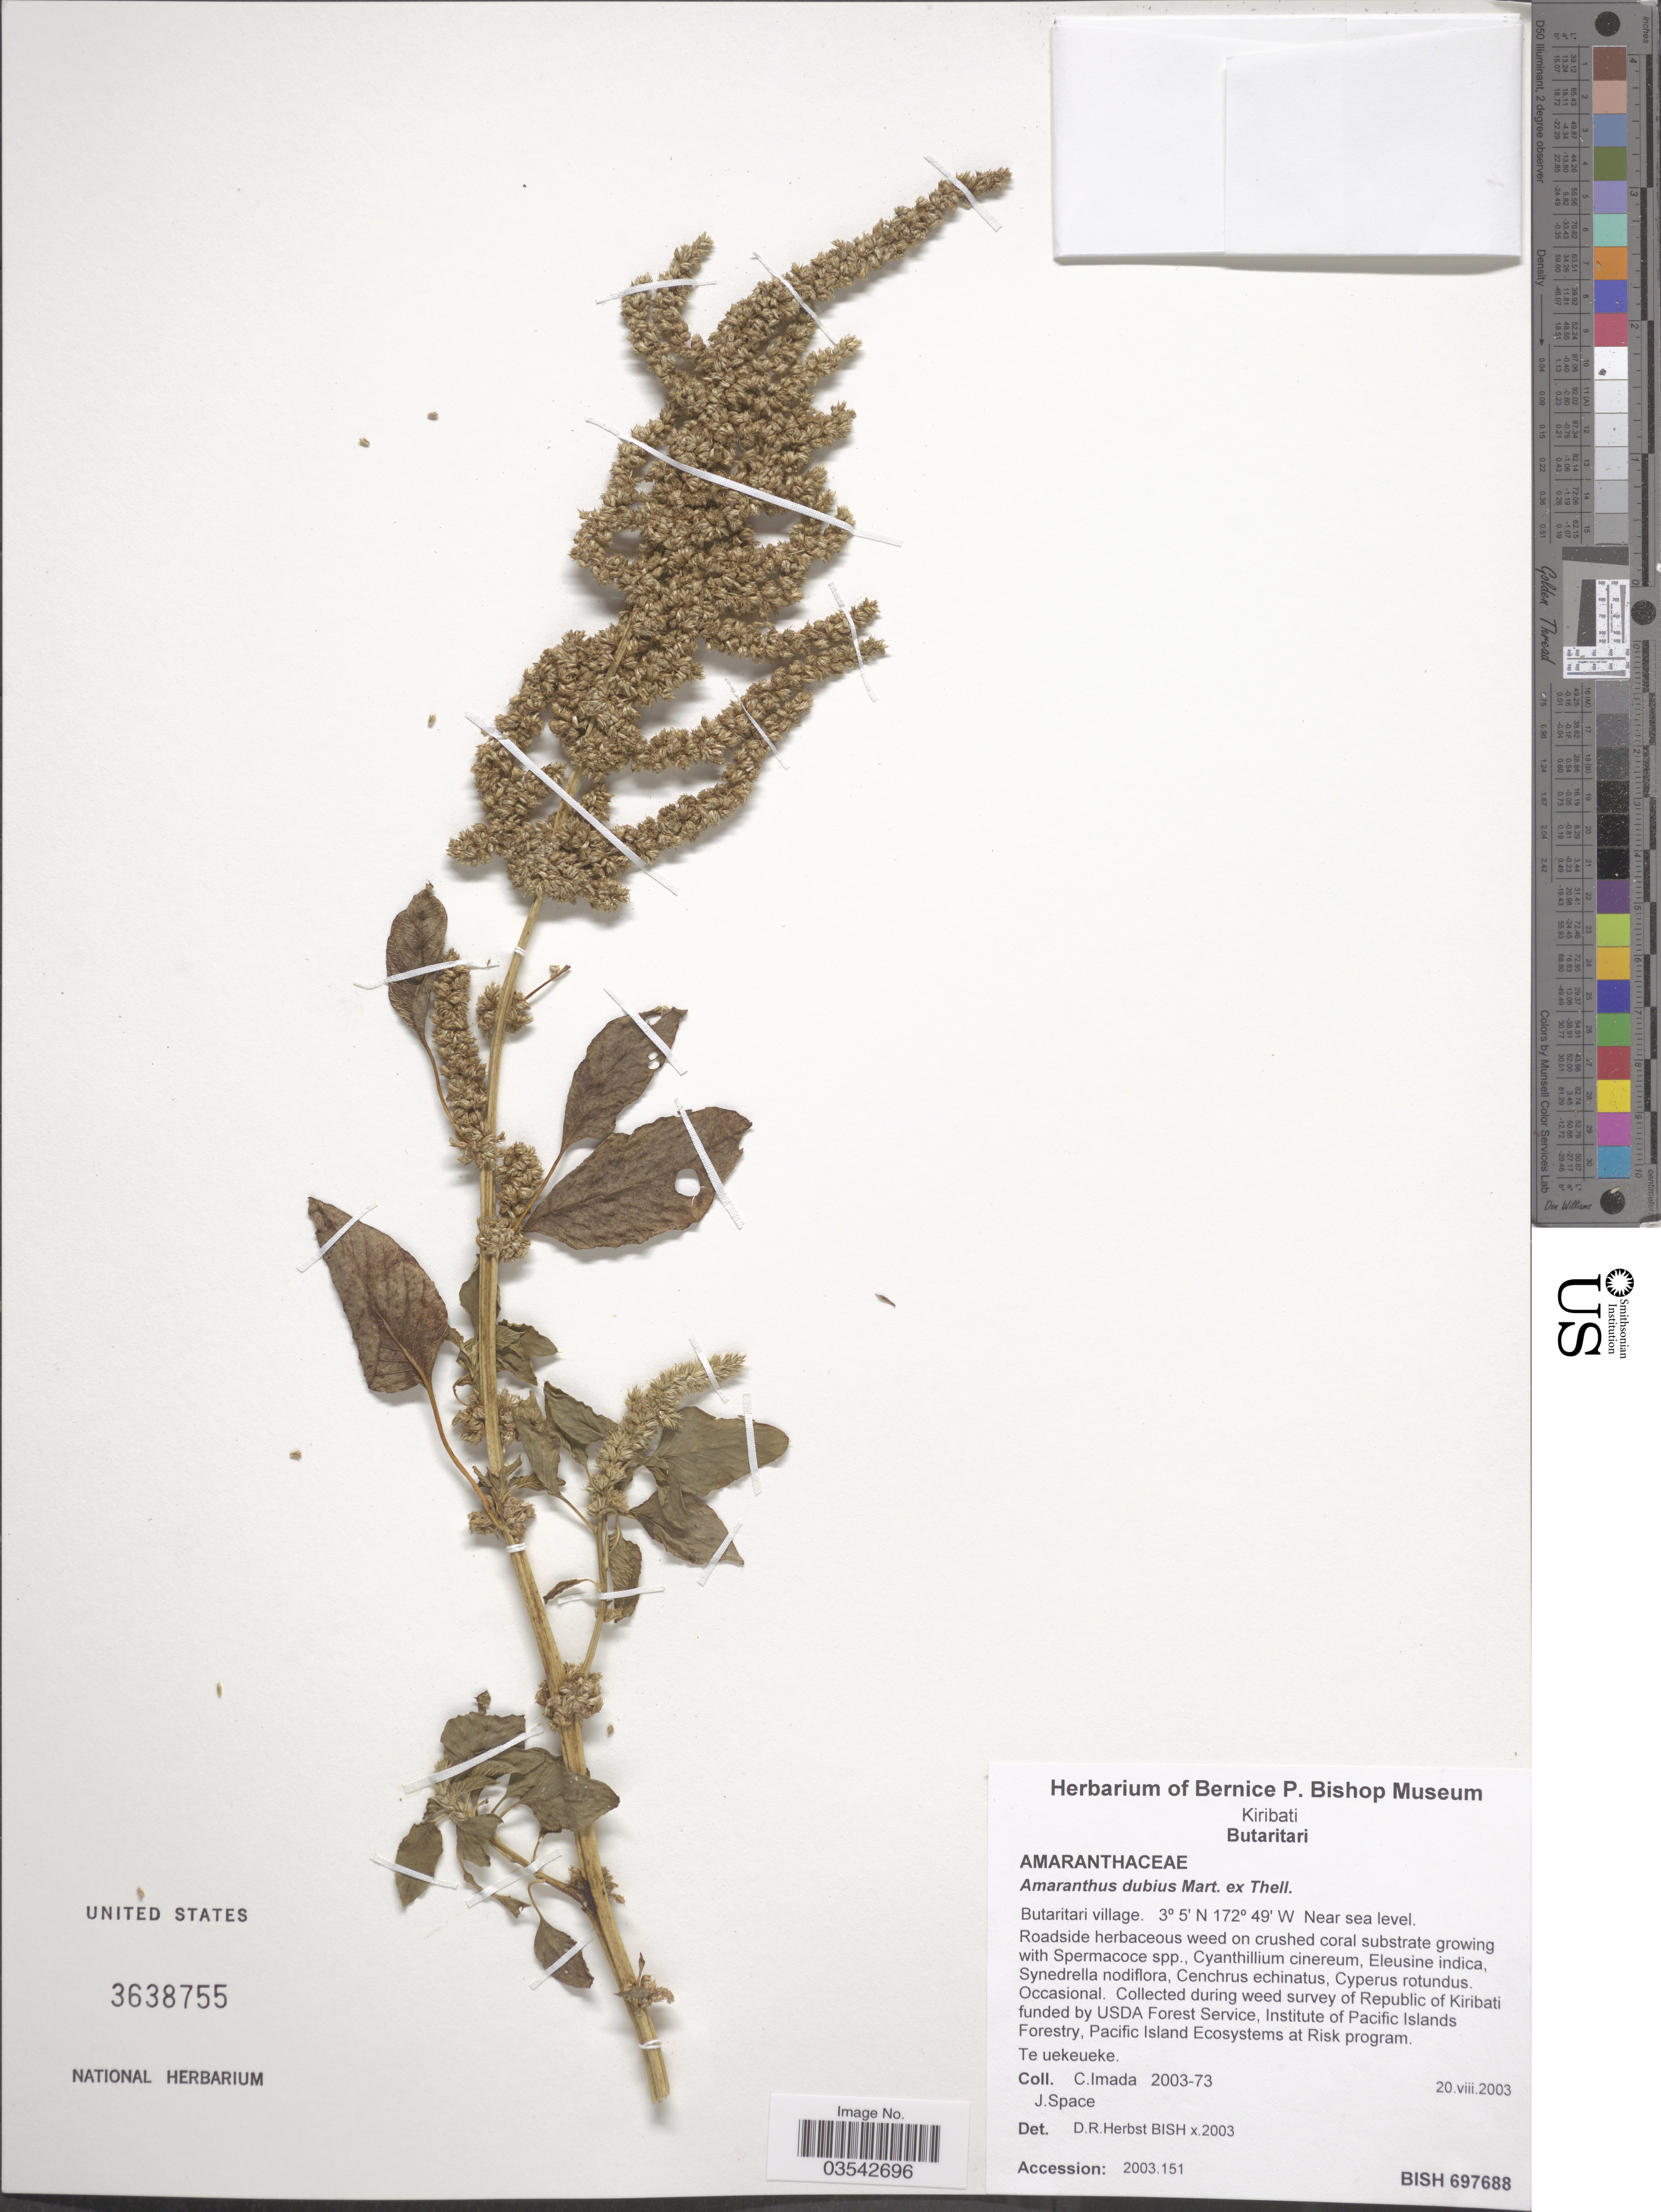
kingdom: Plantae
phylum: Tracheophyta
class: Magnoliopsida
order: Caryophyllales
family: Amaranthaceae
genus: Amaranthus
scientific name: Amaranthus dubius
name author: Mart. ex Thell.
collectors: C. Imada & J. Space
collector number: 2003-73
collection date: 2003-08-20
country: Kiribati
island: Butaritari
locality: Butaritari. Butaritari village.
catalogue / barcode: US 3638755